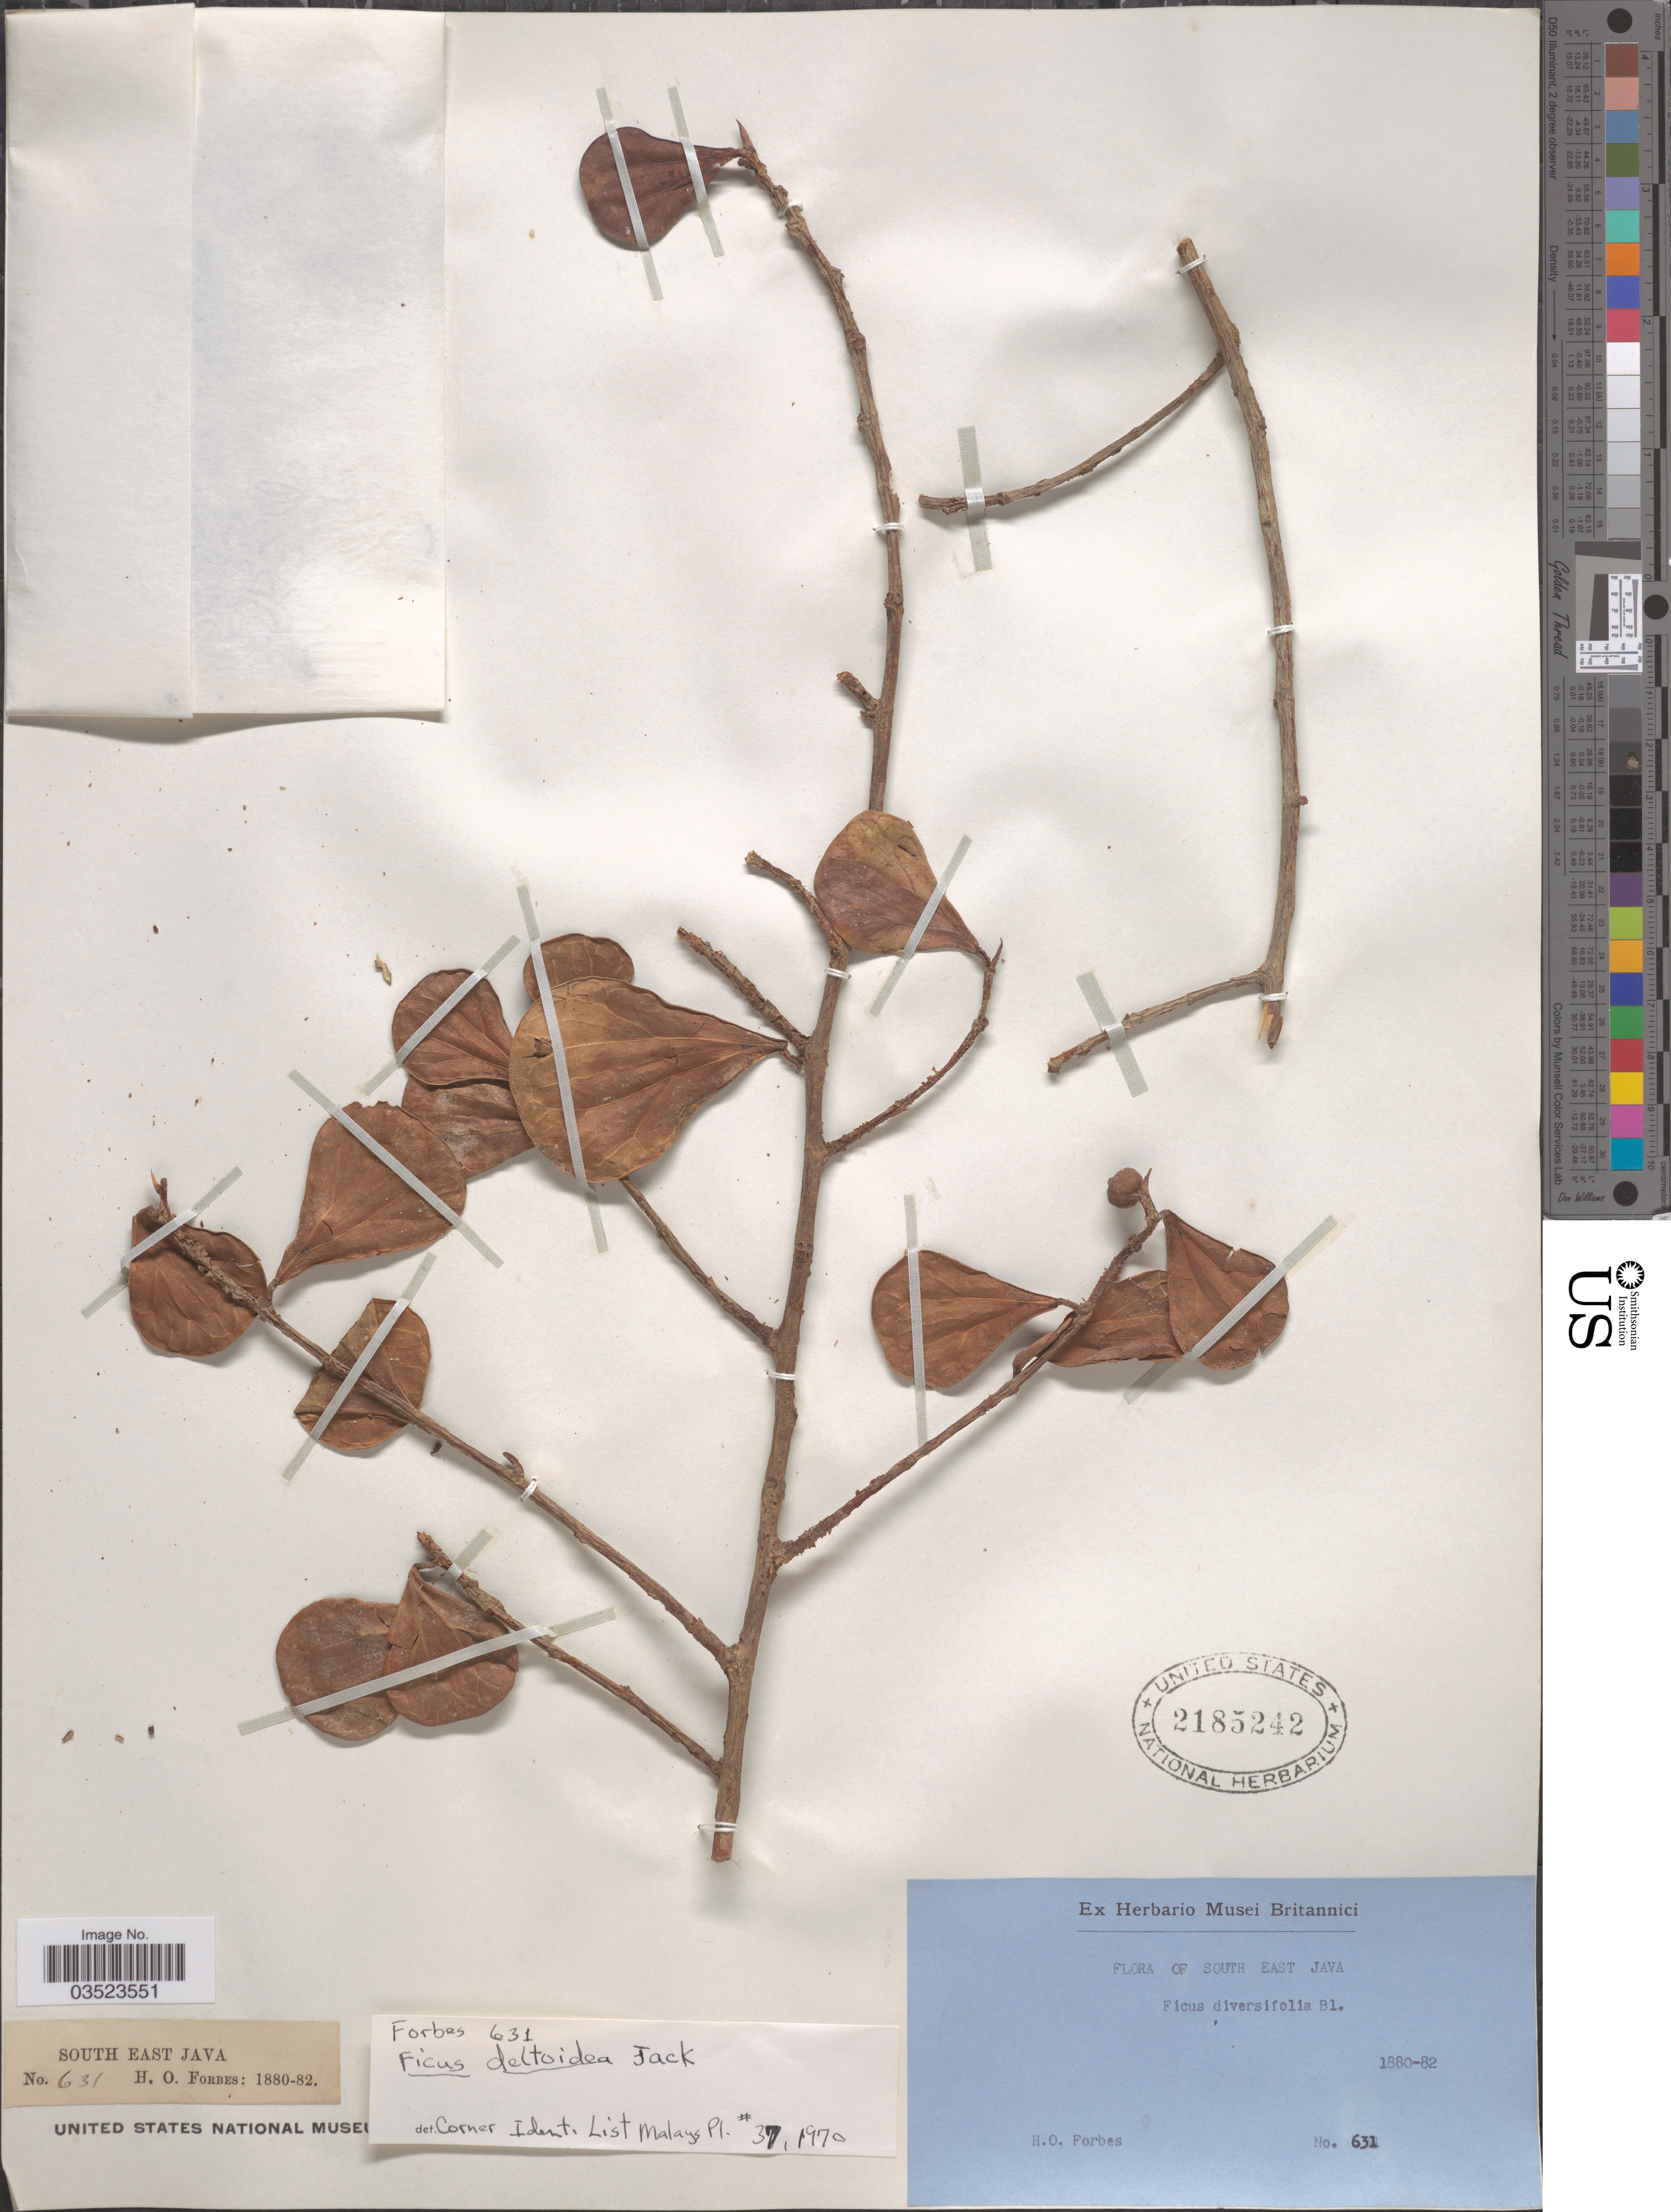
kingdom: Plantae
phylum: Tracheophyta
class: Magnoliopsida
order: Rosales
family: Moraceae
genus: Ficus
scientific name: Ficus deltoidea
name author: Jack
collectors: H. O. Forbes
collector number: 631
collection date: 1880/1882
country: Indonesia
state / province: Java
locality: South East Java.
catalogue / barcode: US 2185242